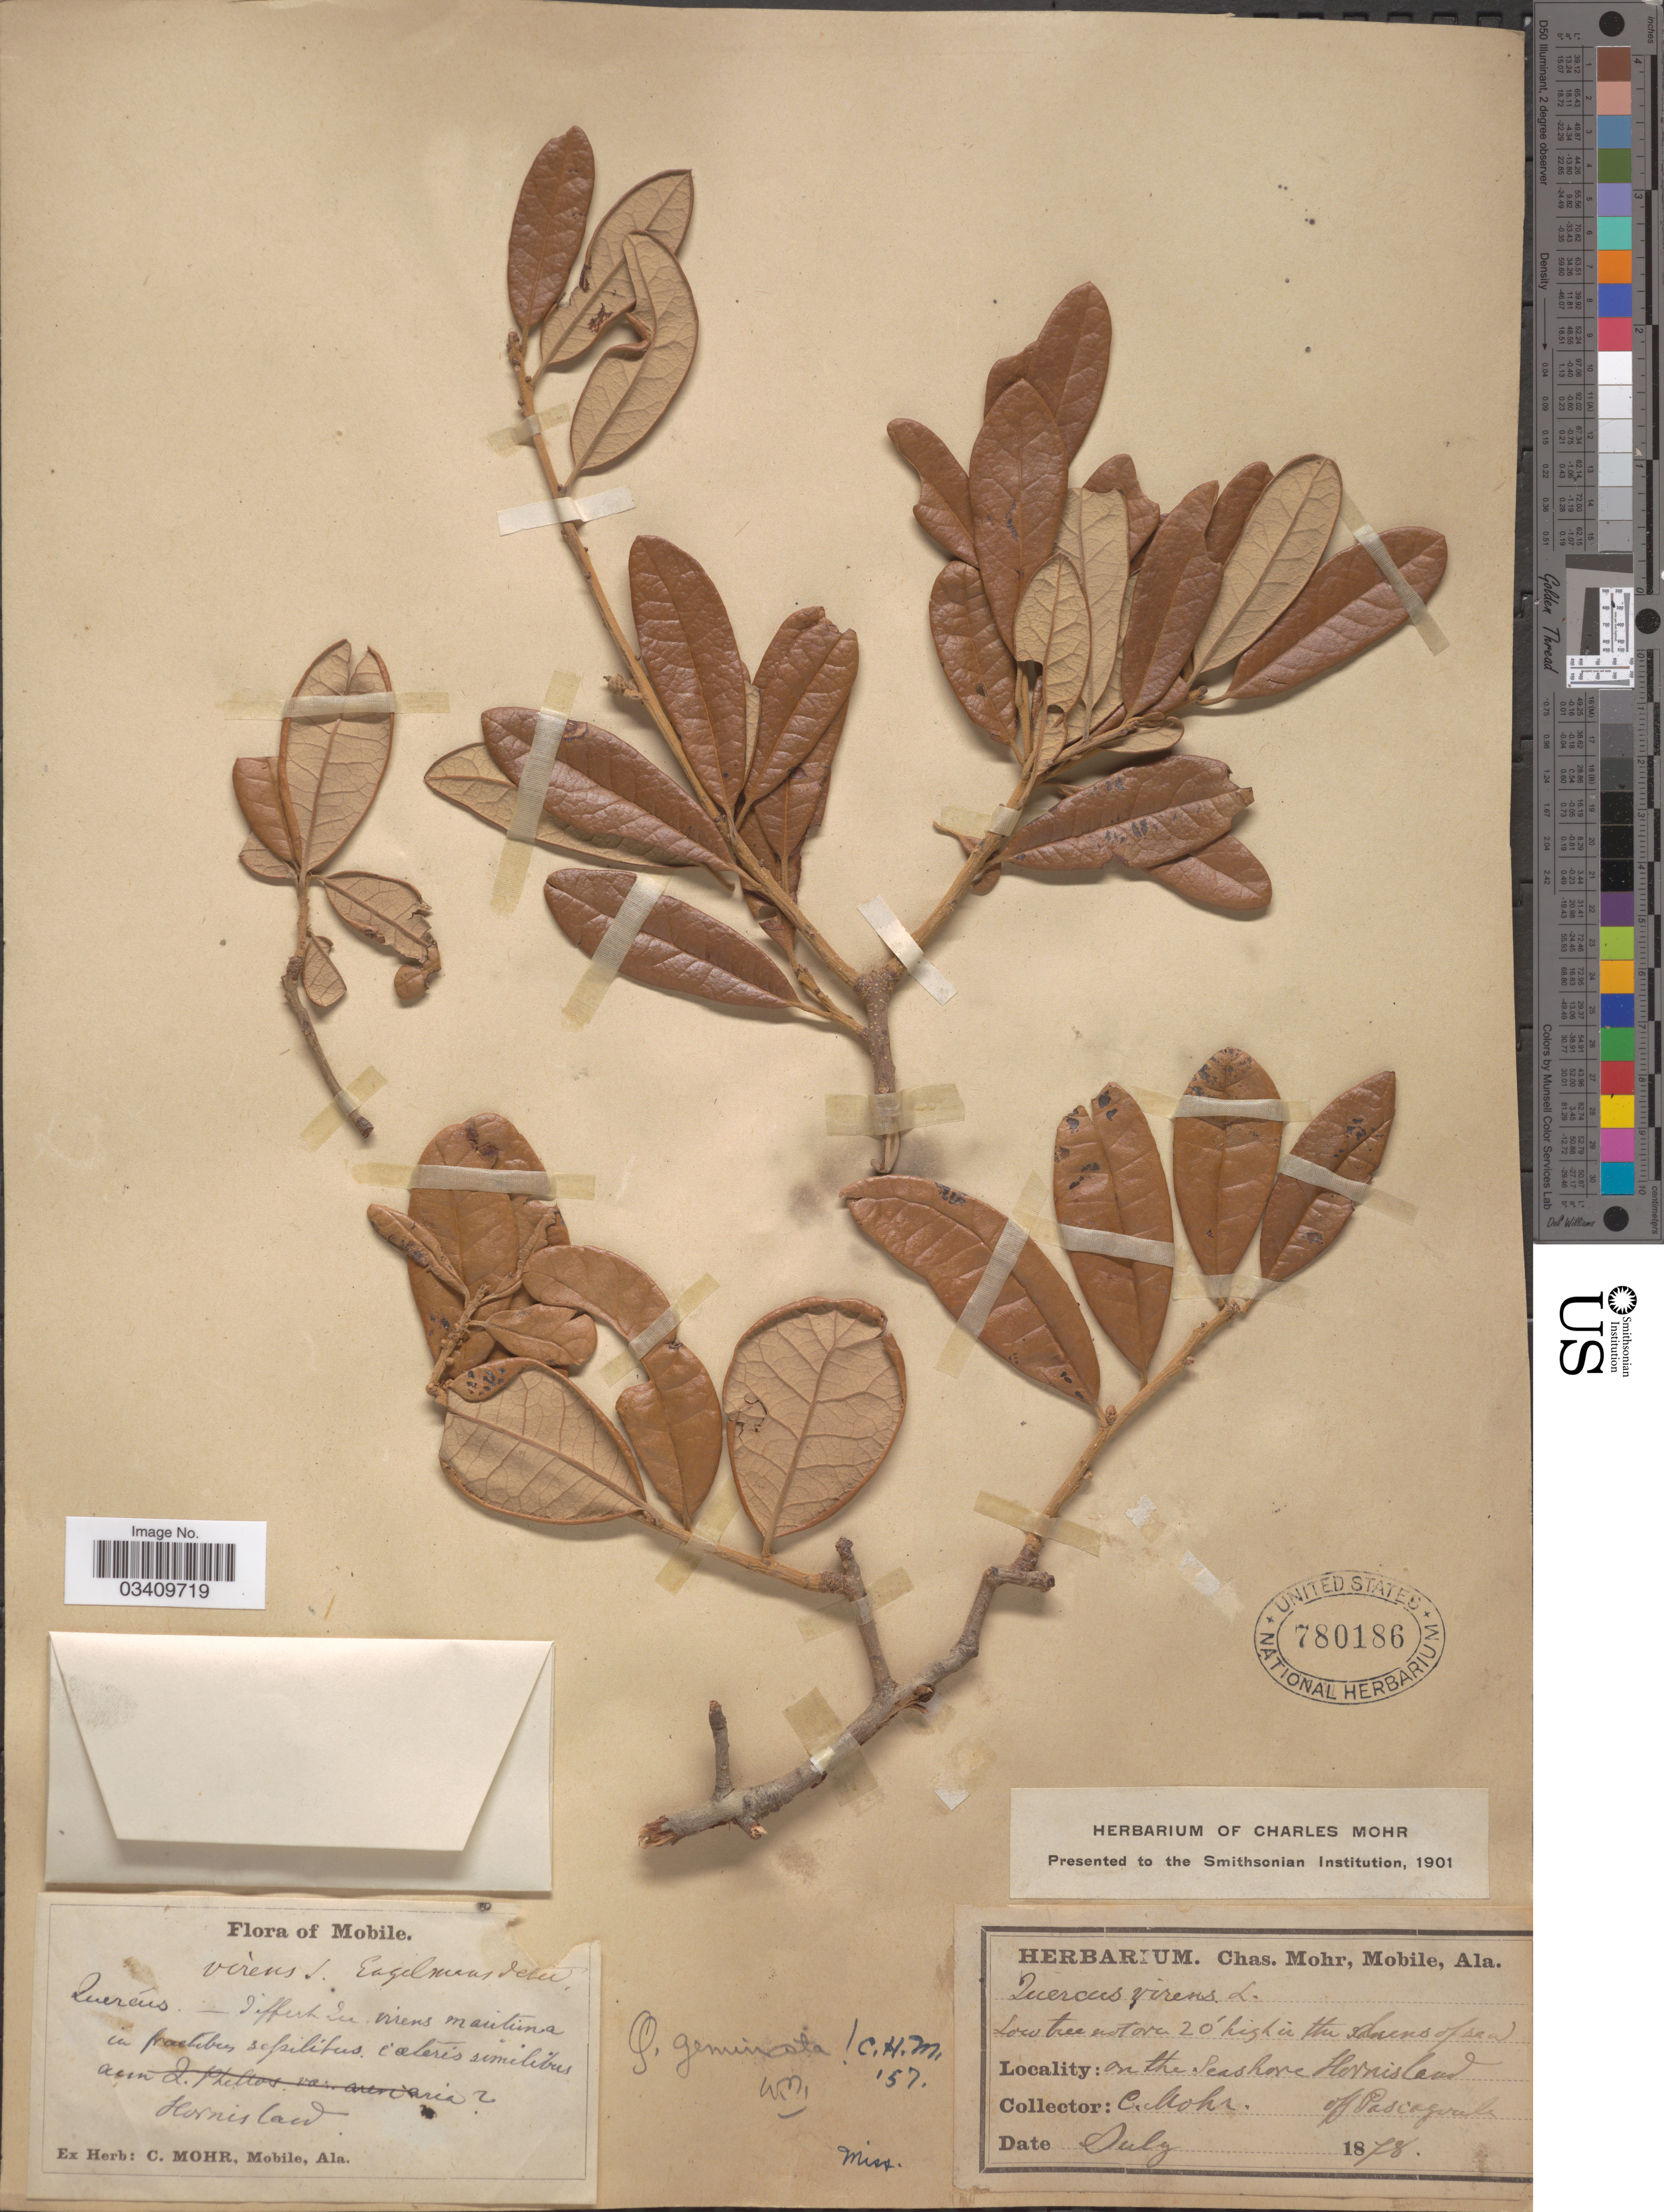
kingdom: Plantae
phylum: Tracheophyta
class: Magnoliopsida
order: Fagales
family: Fagaceae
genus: Quercus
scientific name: Quercus virginiana var. maritima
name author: (Michx.) Sarg.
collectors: Mohr, C. T. (herbarium)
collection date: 1878-07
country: United States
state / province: Mississippi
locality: Mobile. On the Seashore Hornisland of Pascagoula.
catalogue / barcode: US 780186